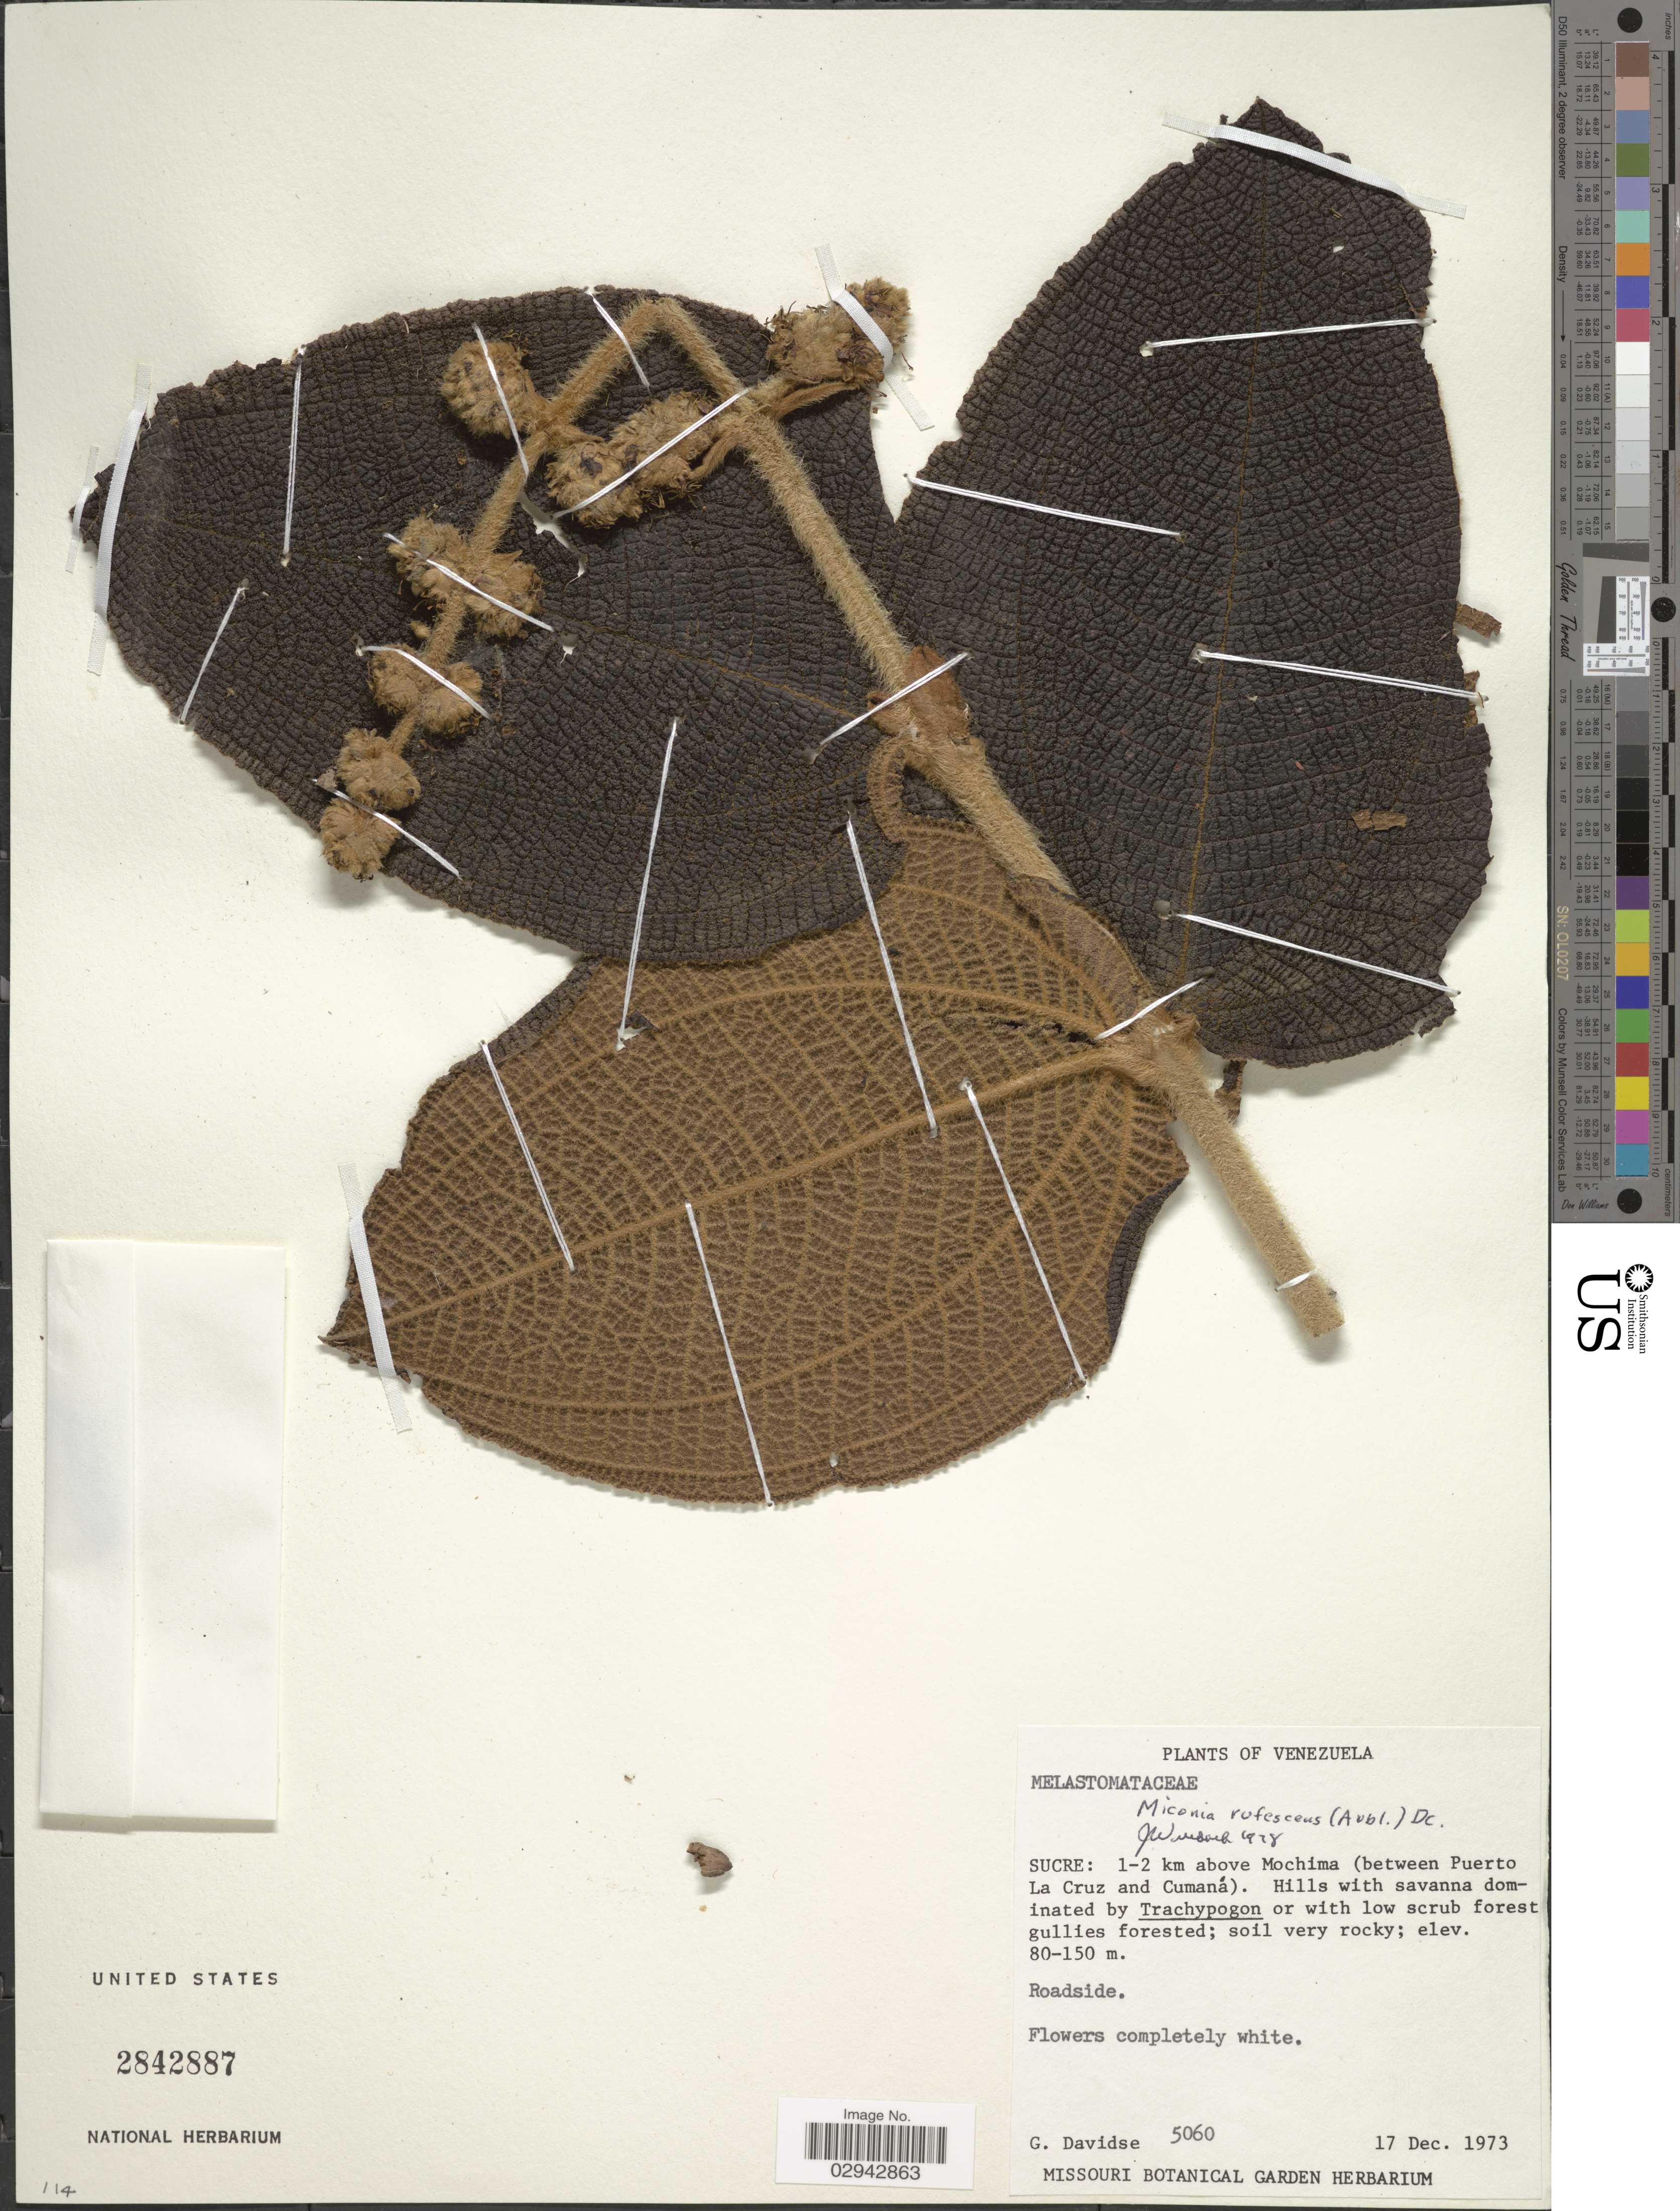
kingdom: Plantae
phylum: Tracheophyta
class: Magnoliopsida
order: Myrtales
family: Melastomataceae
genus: Miconia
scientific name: Miconia rufescens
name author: (Aubl.) DC.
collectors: G. Davidse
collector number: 5060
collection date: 1973-12-17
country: Venezuela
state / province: Sucre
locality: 1-2 km above Mochima (between Puerto La Cruz and Cumaná).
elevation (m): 80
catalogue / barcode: US 2842887